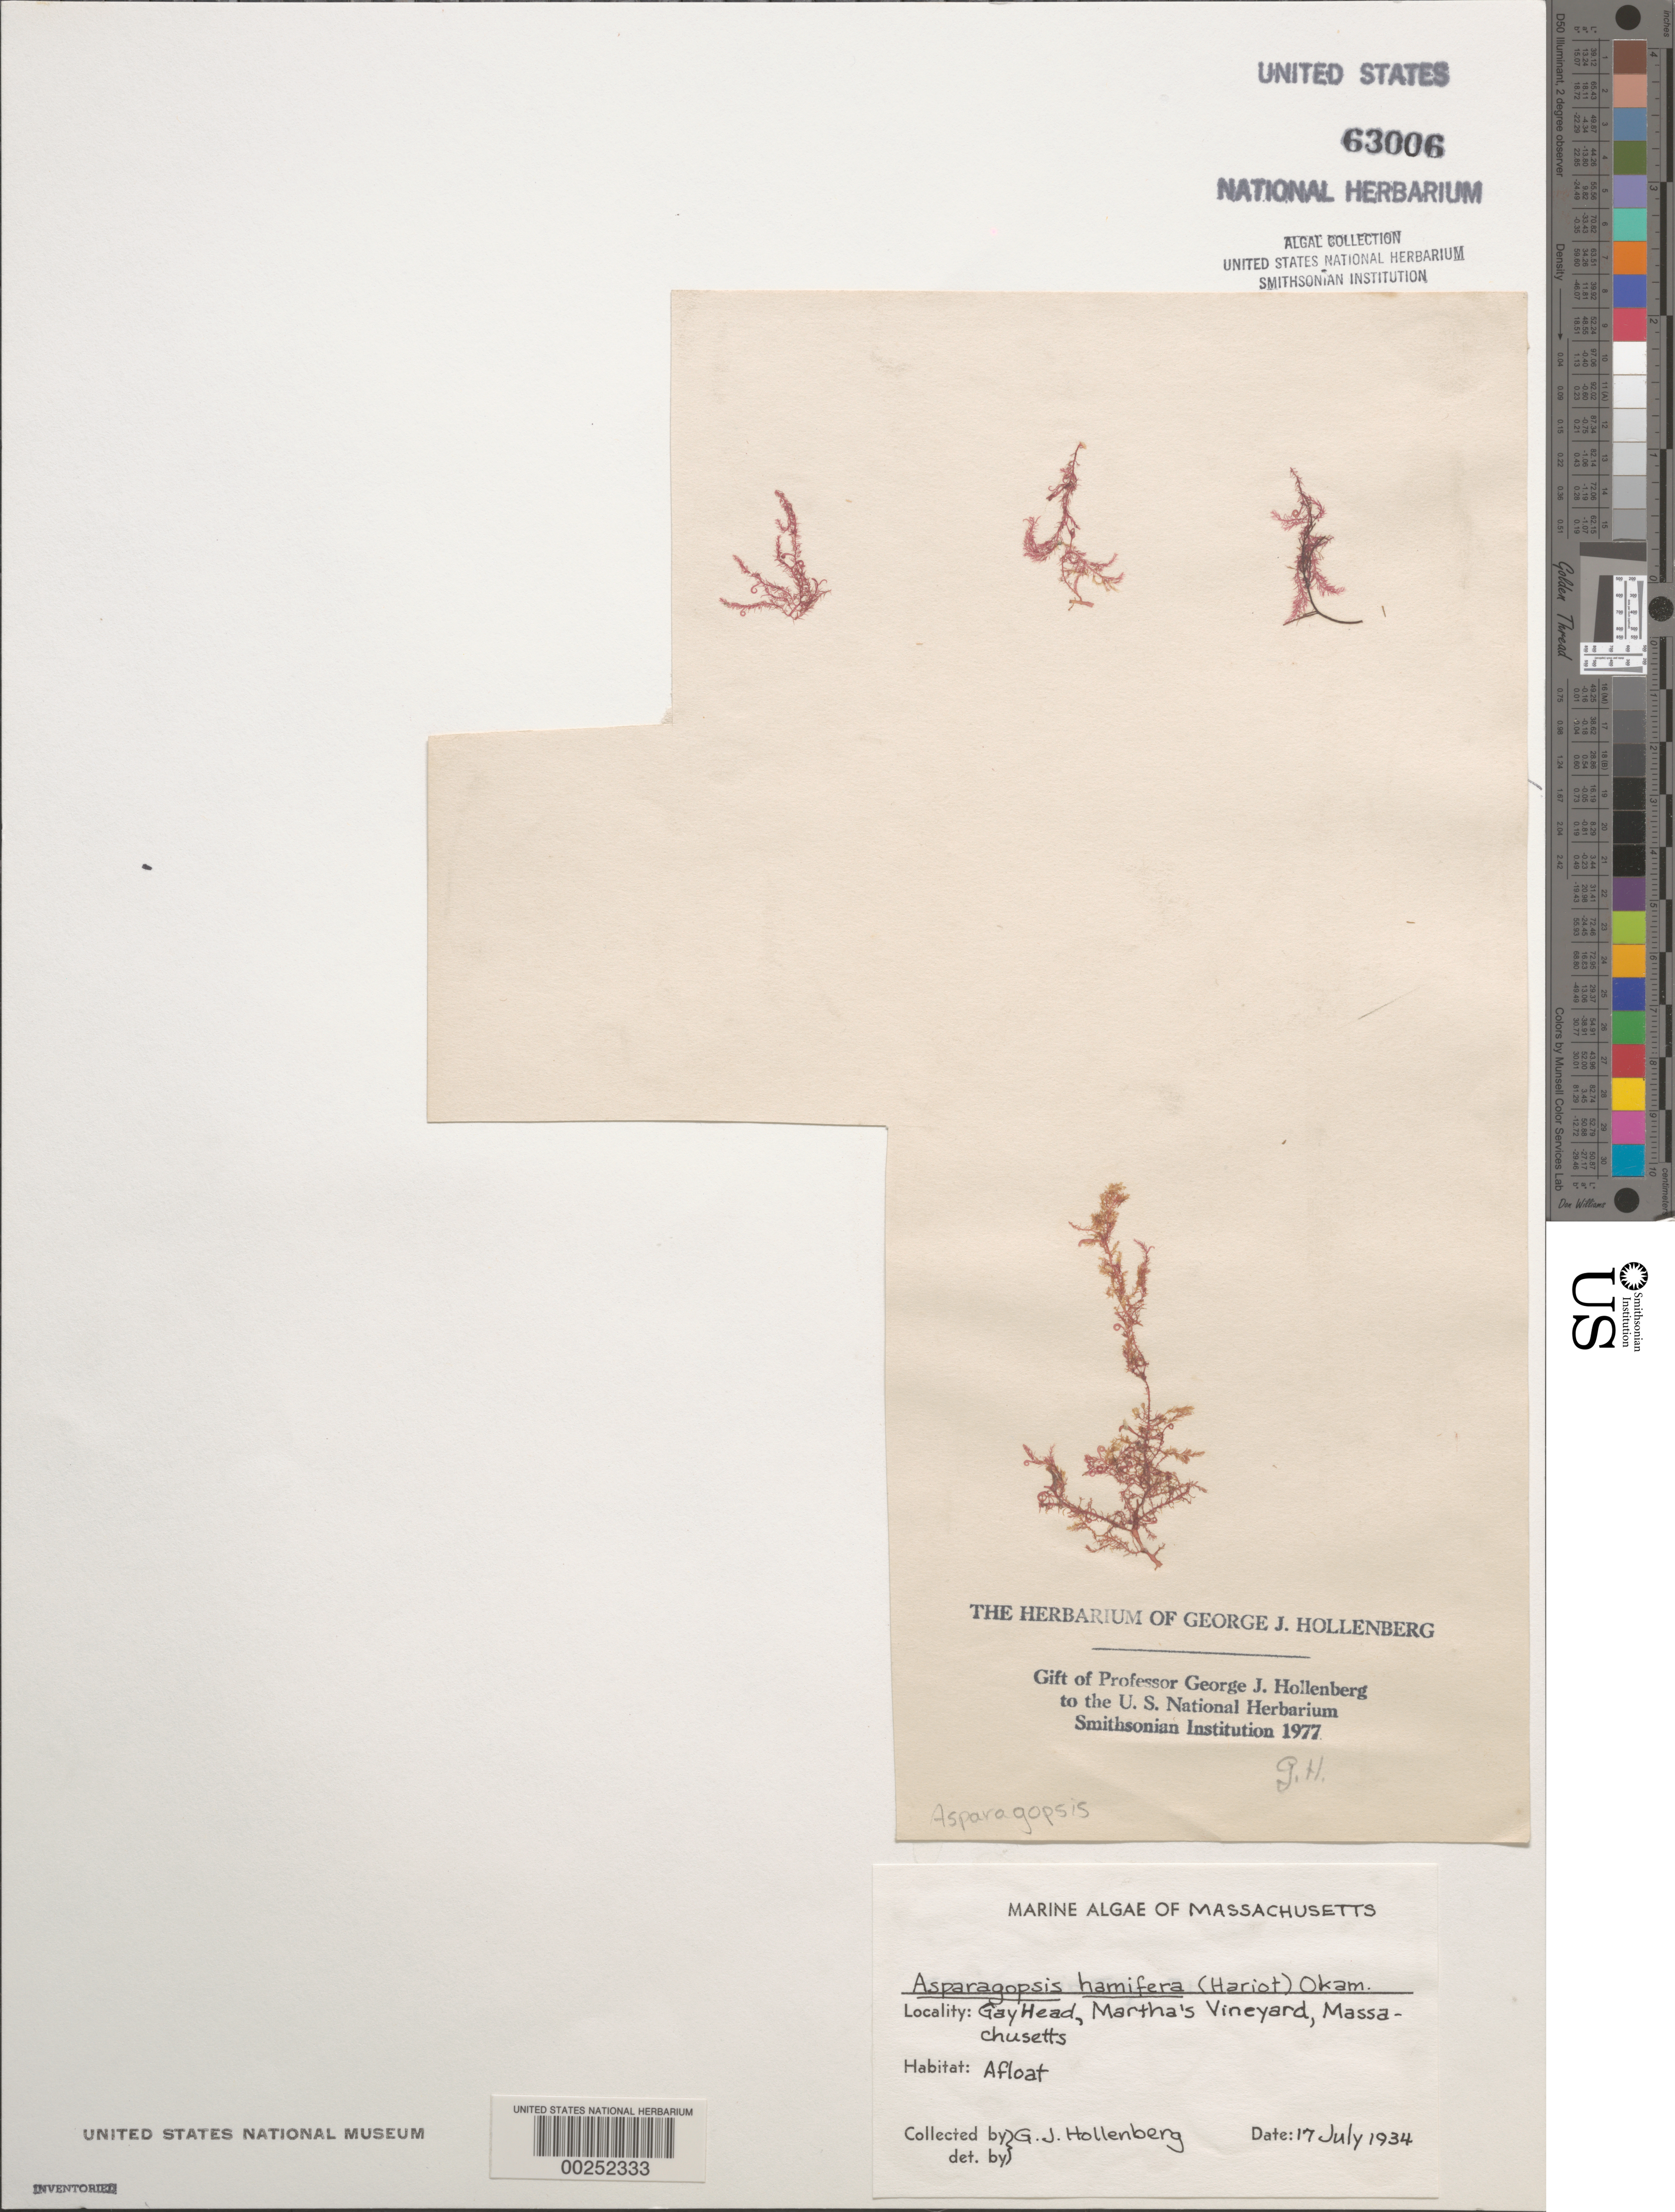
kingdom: Plantae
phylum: Rhodophyta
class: Florideophyceae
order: Bonnemaisoniales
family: Bonnemaisoniaceae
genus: Bonnemaisonia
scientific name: Bonnemaisonia hamifera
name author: P. Hariot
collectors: G. Hollenberg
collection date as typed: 17 Jul 1934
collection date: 1934-07-17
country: United States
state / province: Massachusetts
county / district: Dukes County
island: Martha's Vineyard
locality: Gay Head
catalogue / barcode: US 63006